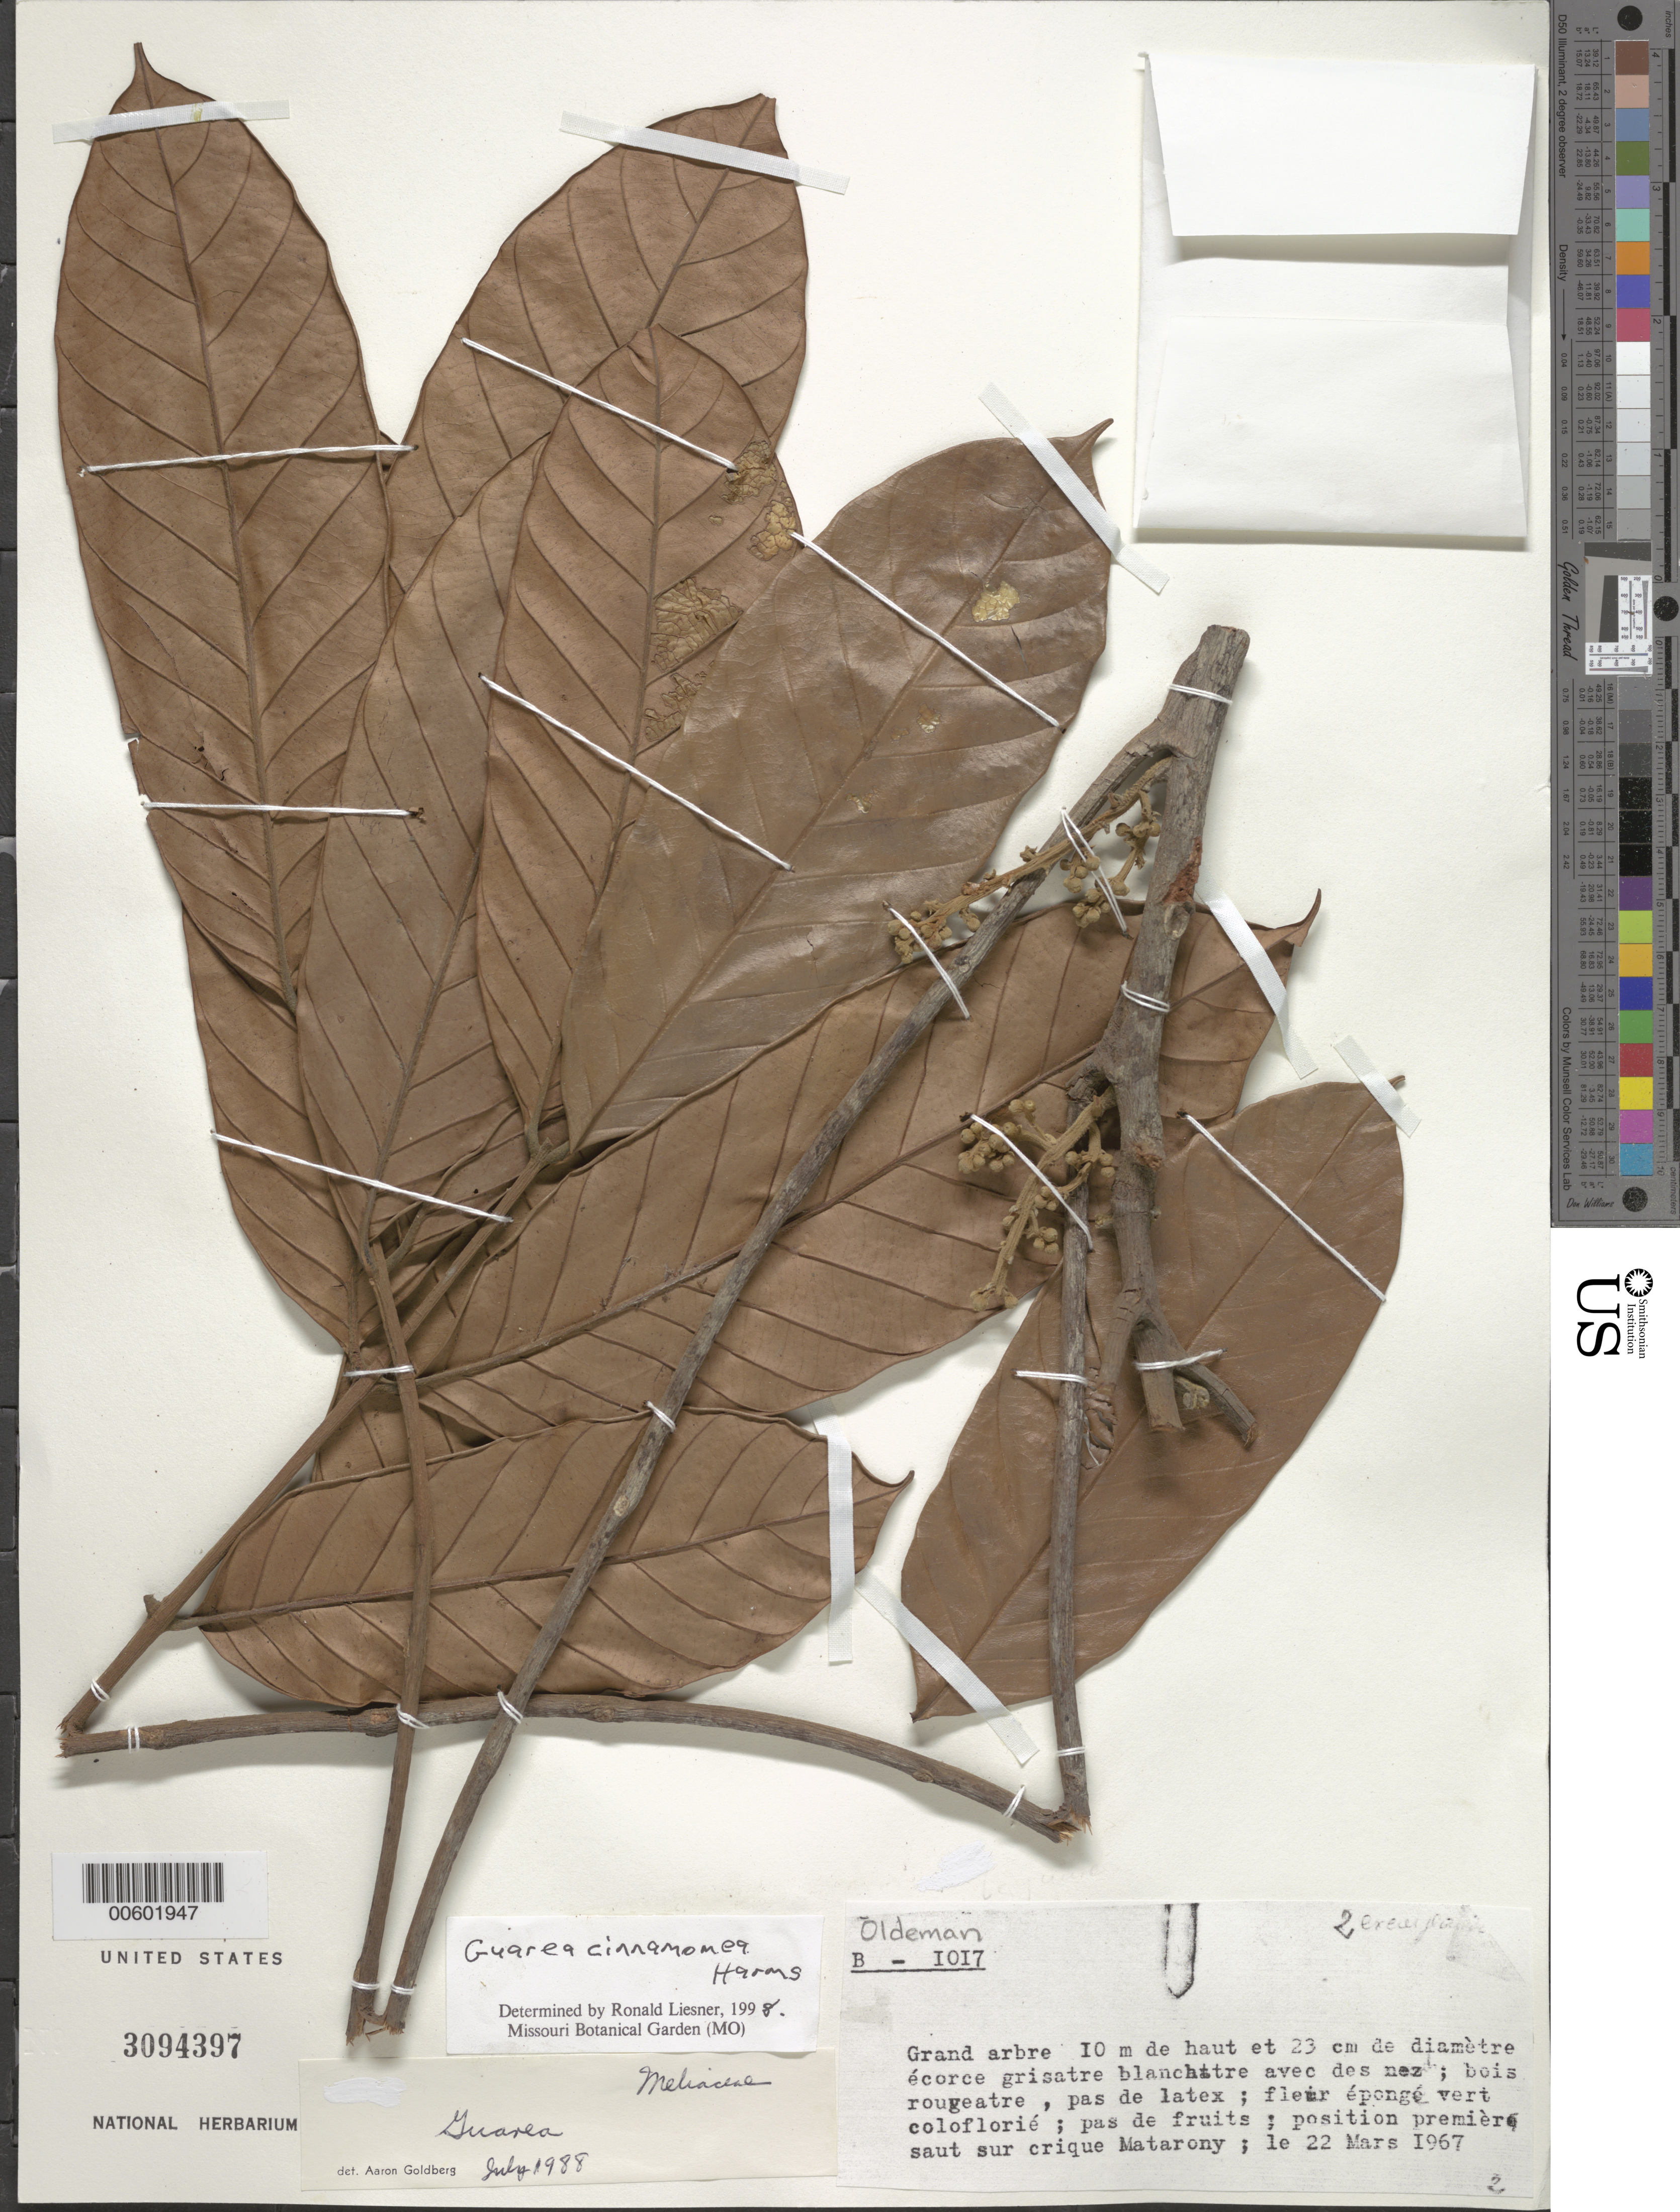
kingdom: Plantae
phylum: Tracheophyta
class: Magnoliopsida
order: Sapindales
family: Meliaceae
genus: Guarea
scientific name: Guarea cinnamomea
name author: Harms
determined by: Liesner, R. L.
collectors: R. Oldeman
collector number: B 1017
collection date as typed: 22-Mar-67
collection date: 1967-03-22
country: French Guiana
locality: Crique Matarony, basse Approuague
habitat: Along creek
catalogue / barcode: US 3094397